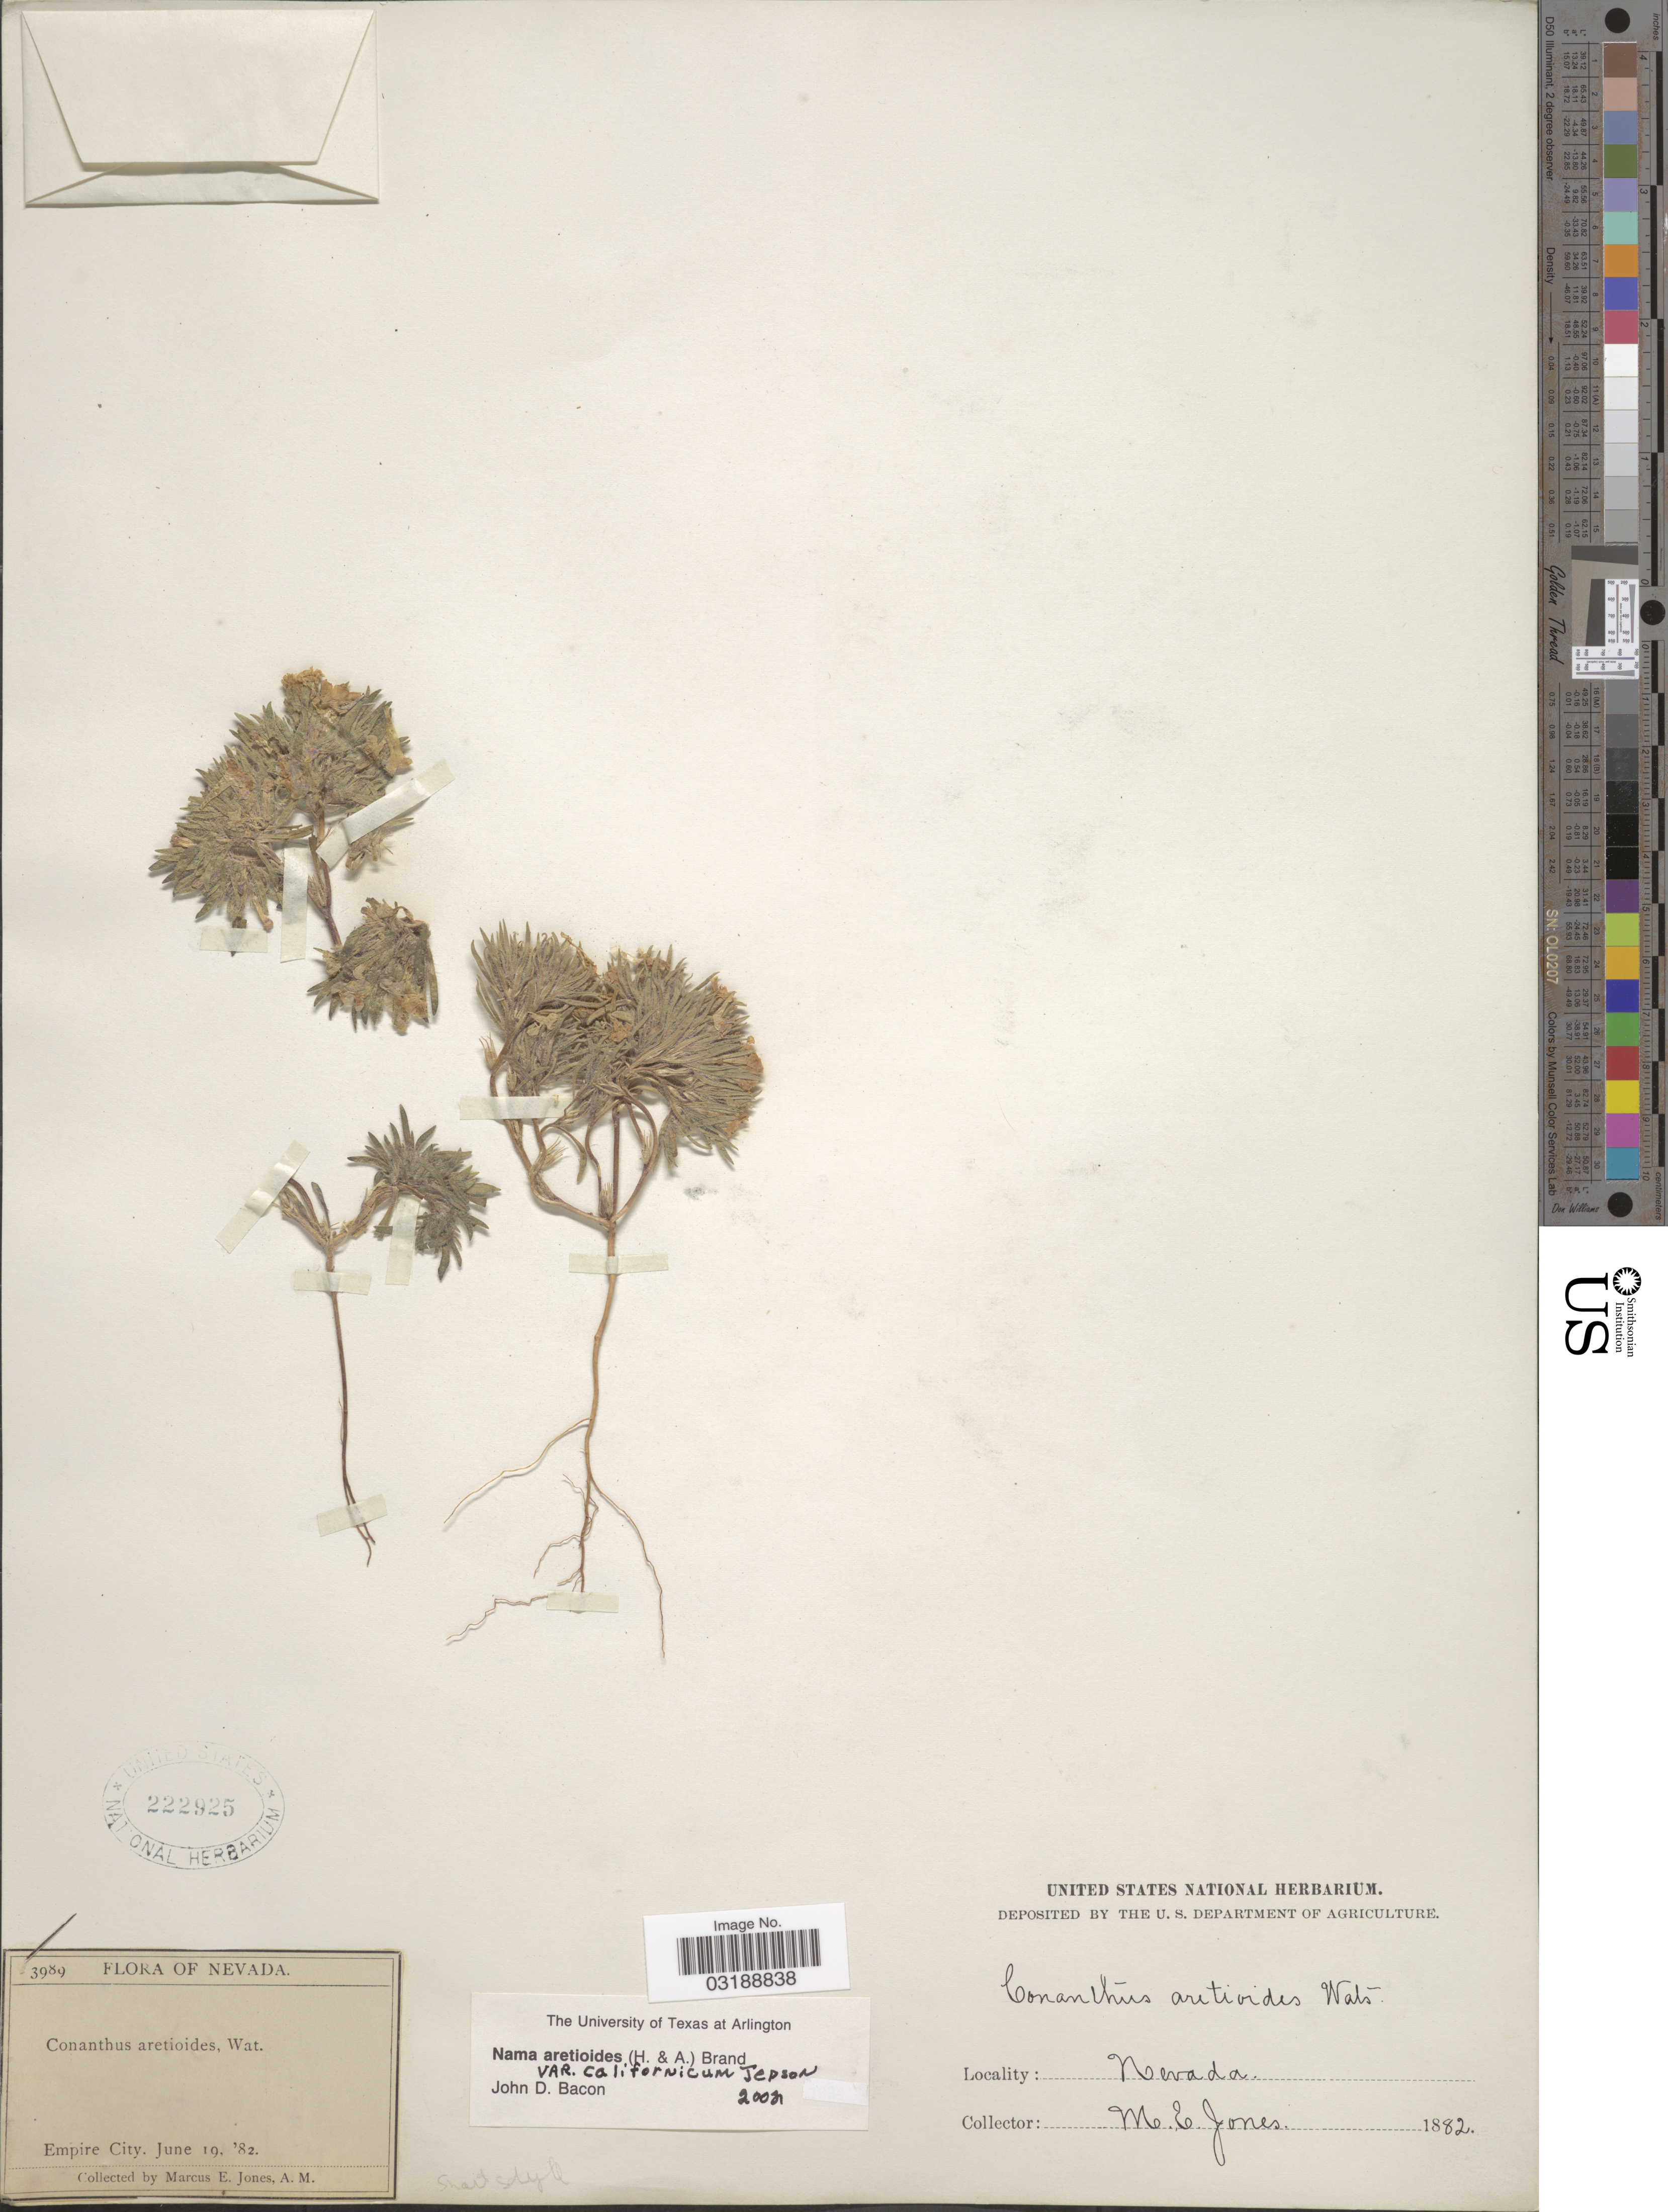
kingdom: Plantae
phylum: Tracheophyta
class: Magnoliopsida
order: Boraginales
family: Namaceae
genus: Nama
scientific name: Nama aretioides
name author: (Hook. & Arn.) Brand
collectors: M. E. Jones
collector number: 3989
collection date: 1882-06-19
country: United States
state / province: Nevada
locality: Empire City.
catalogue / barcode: US 222925